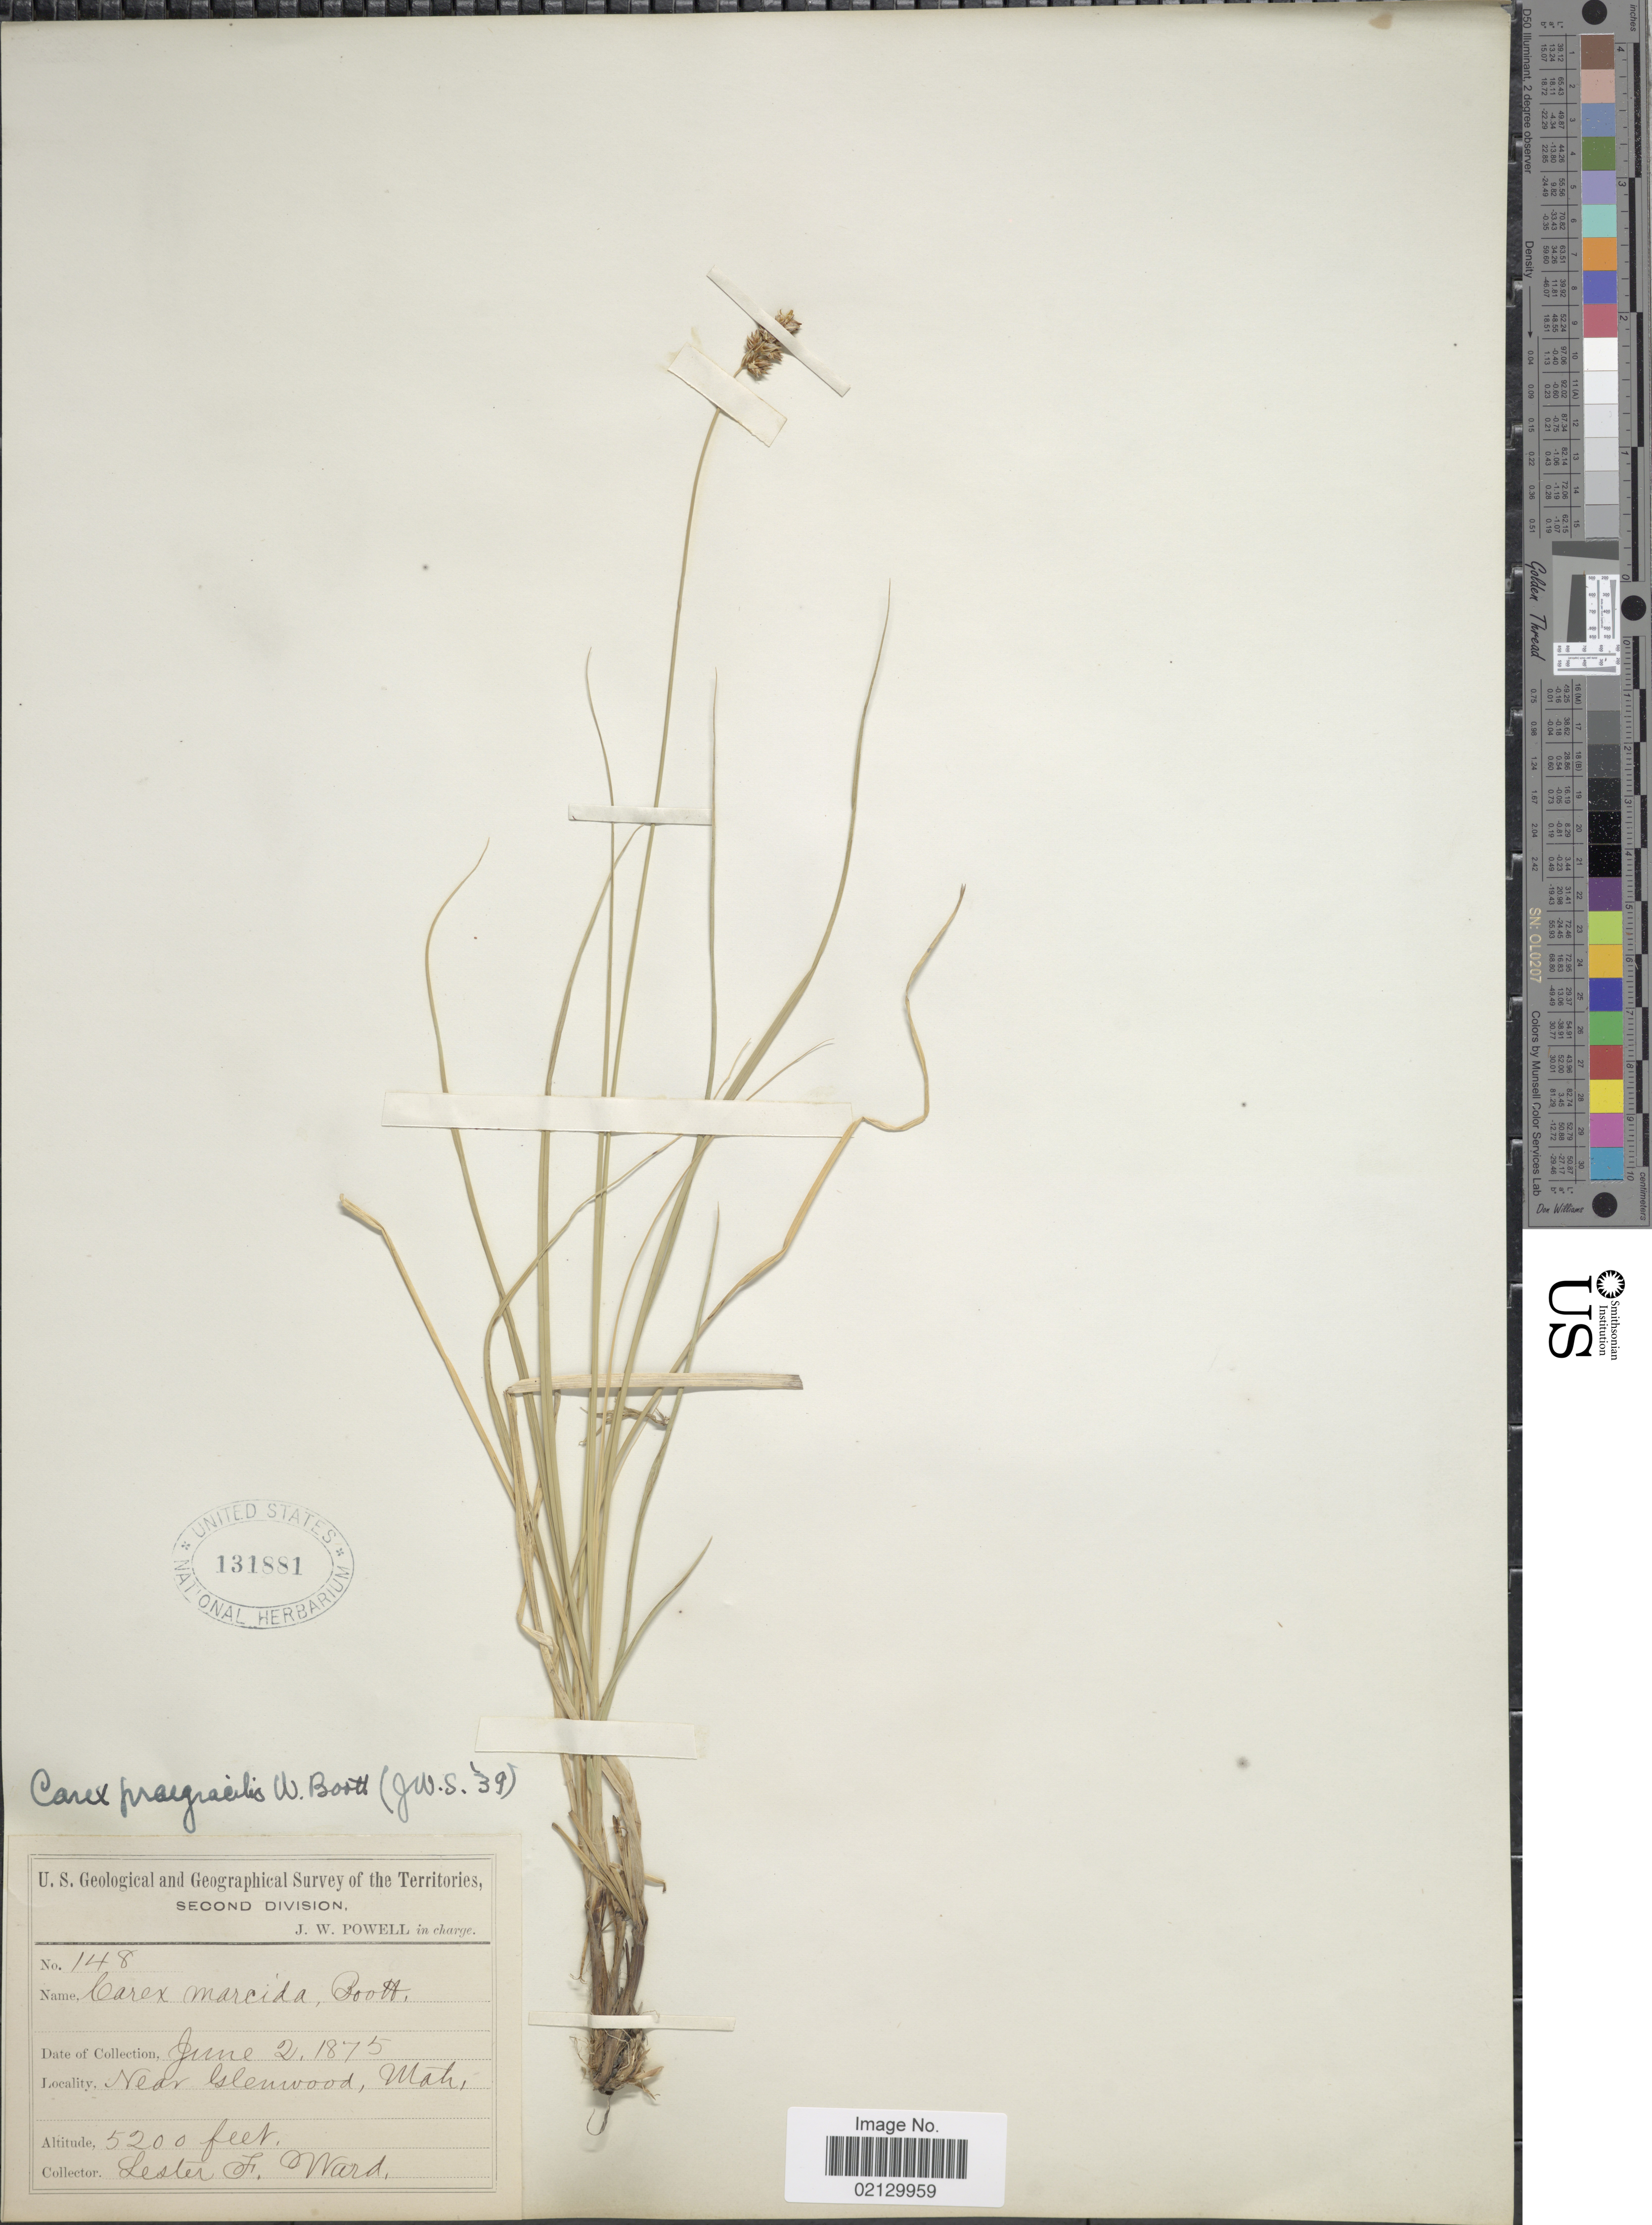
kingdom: Plantae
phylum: Tracheophyta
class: Liliopsida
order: Poales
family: Cyperaceae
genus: Carex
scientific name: Carex praegracilis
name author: W. Boott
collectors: L. F. Ward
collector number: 148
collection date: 1875-06-02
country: United States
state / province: Utah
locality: Near Glenwood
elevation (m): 1585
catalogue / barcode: US 131881